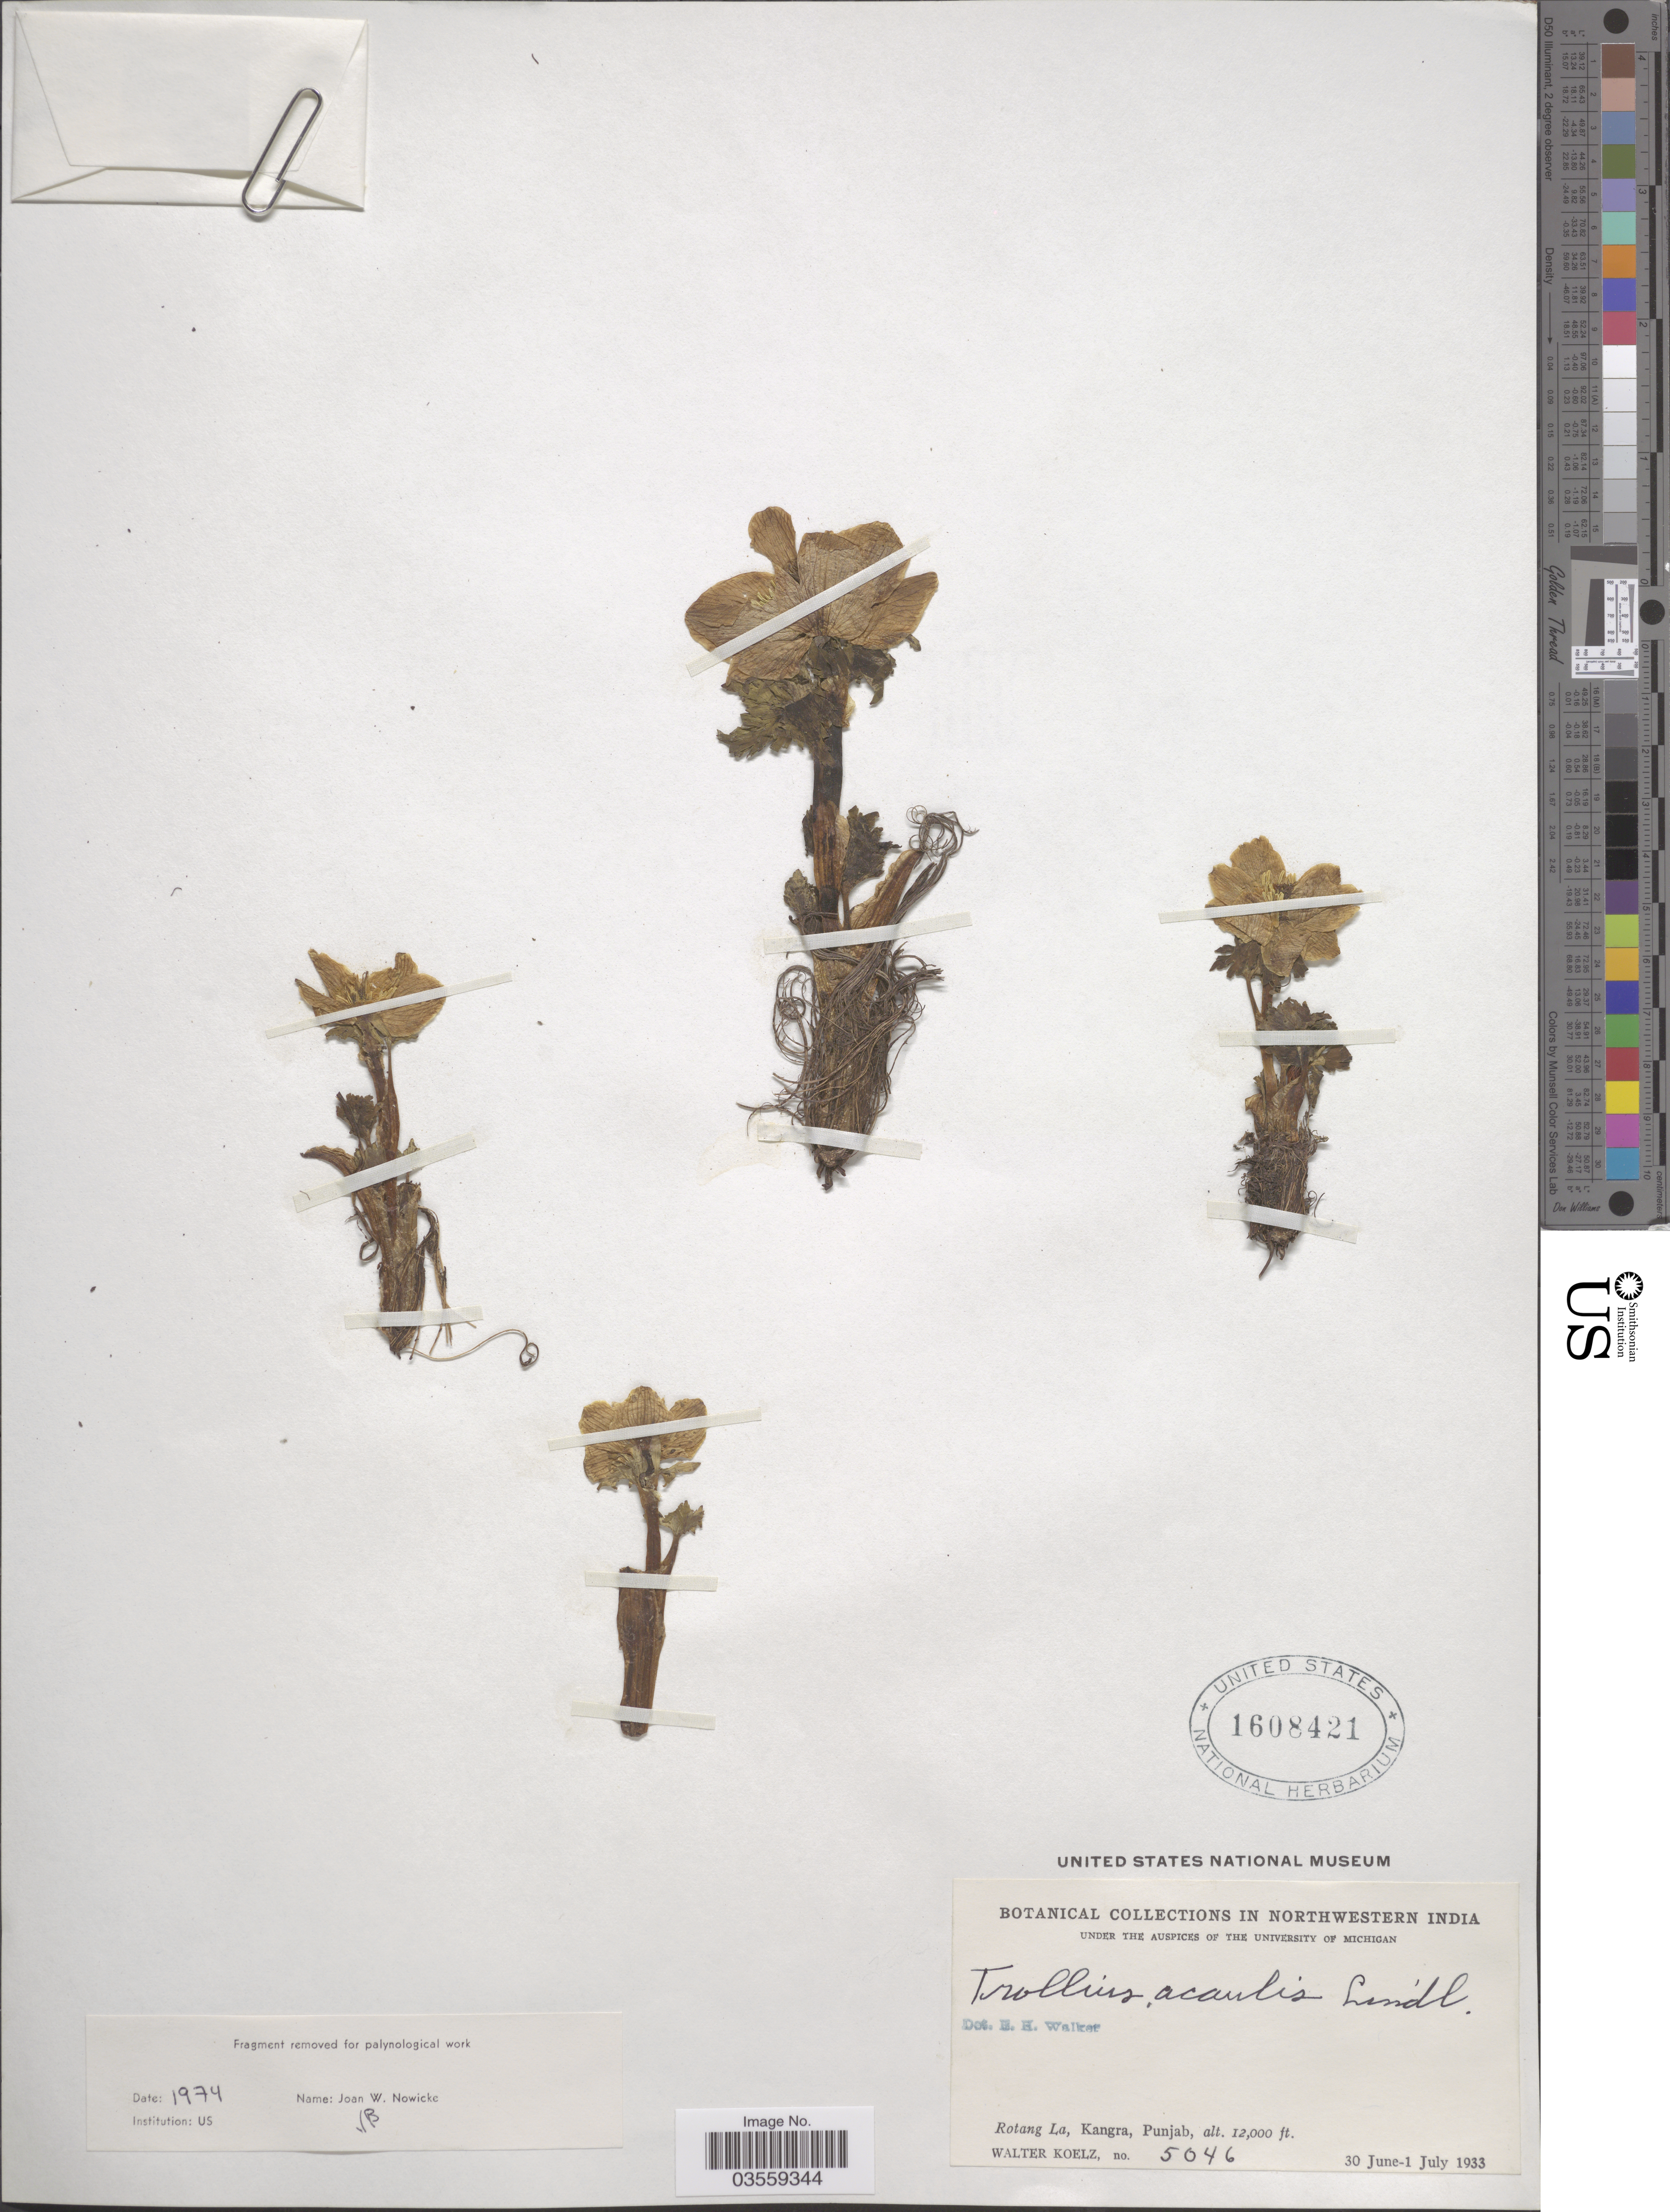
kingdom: Plantae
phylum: Tracheophyta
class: Magnoliopsida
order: Ranunculales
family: Ranunculaceae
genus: Trollius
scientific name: Trollius acaulis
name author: Lindl.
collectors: W. N. Koelz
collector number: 5046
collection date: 1933-06-30/1933-07-01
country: India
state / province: Punjab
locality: Northwestern India. Rotang La, Kangra.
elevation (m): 3658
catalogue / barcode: US 1608421